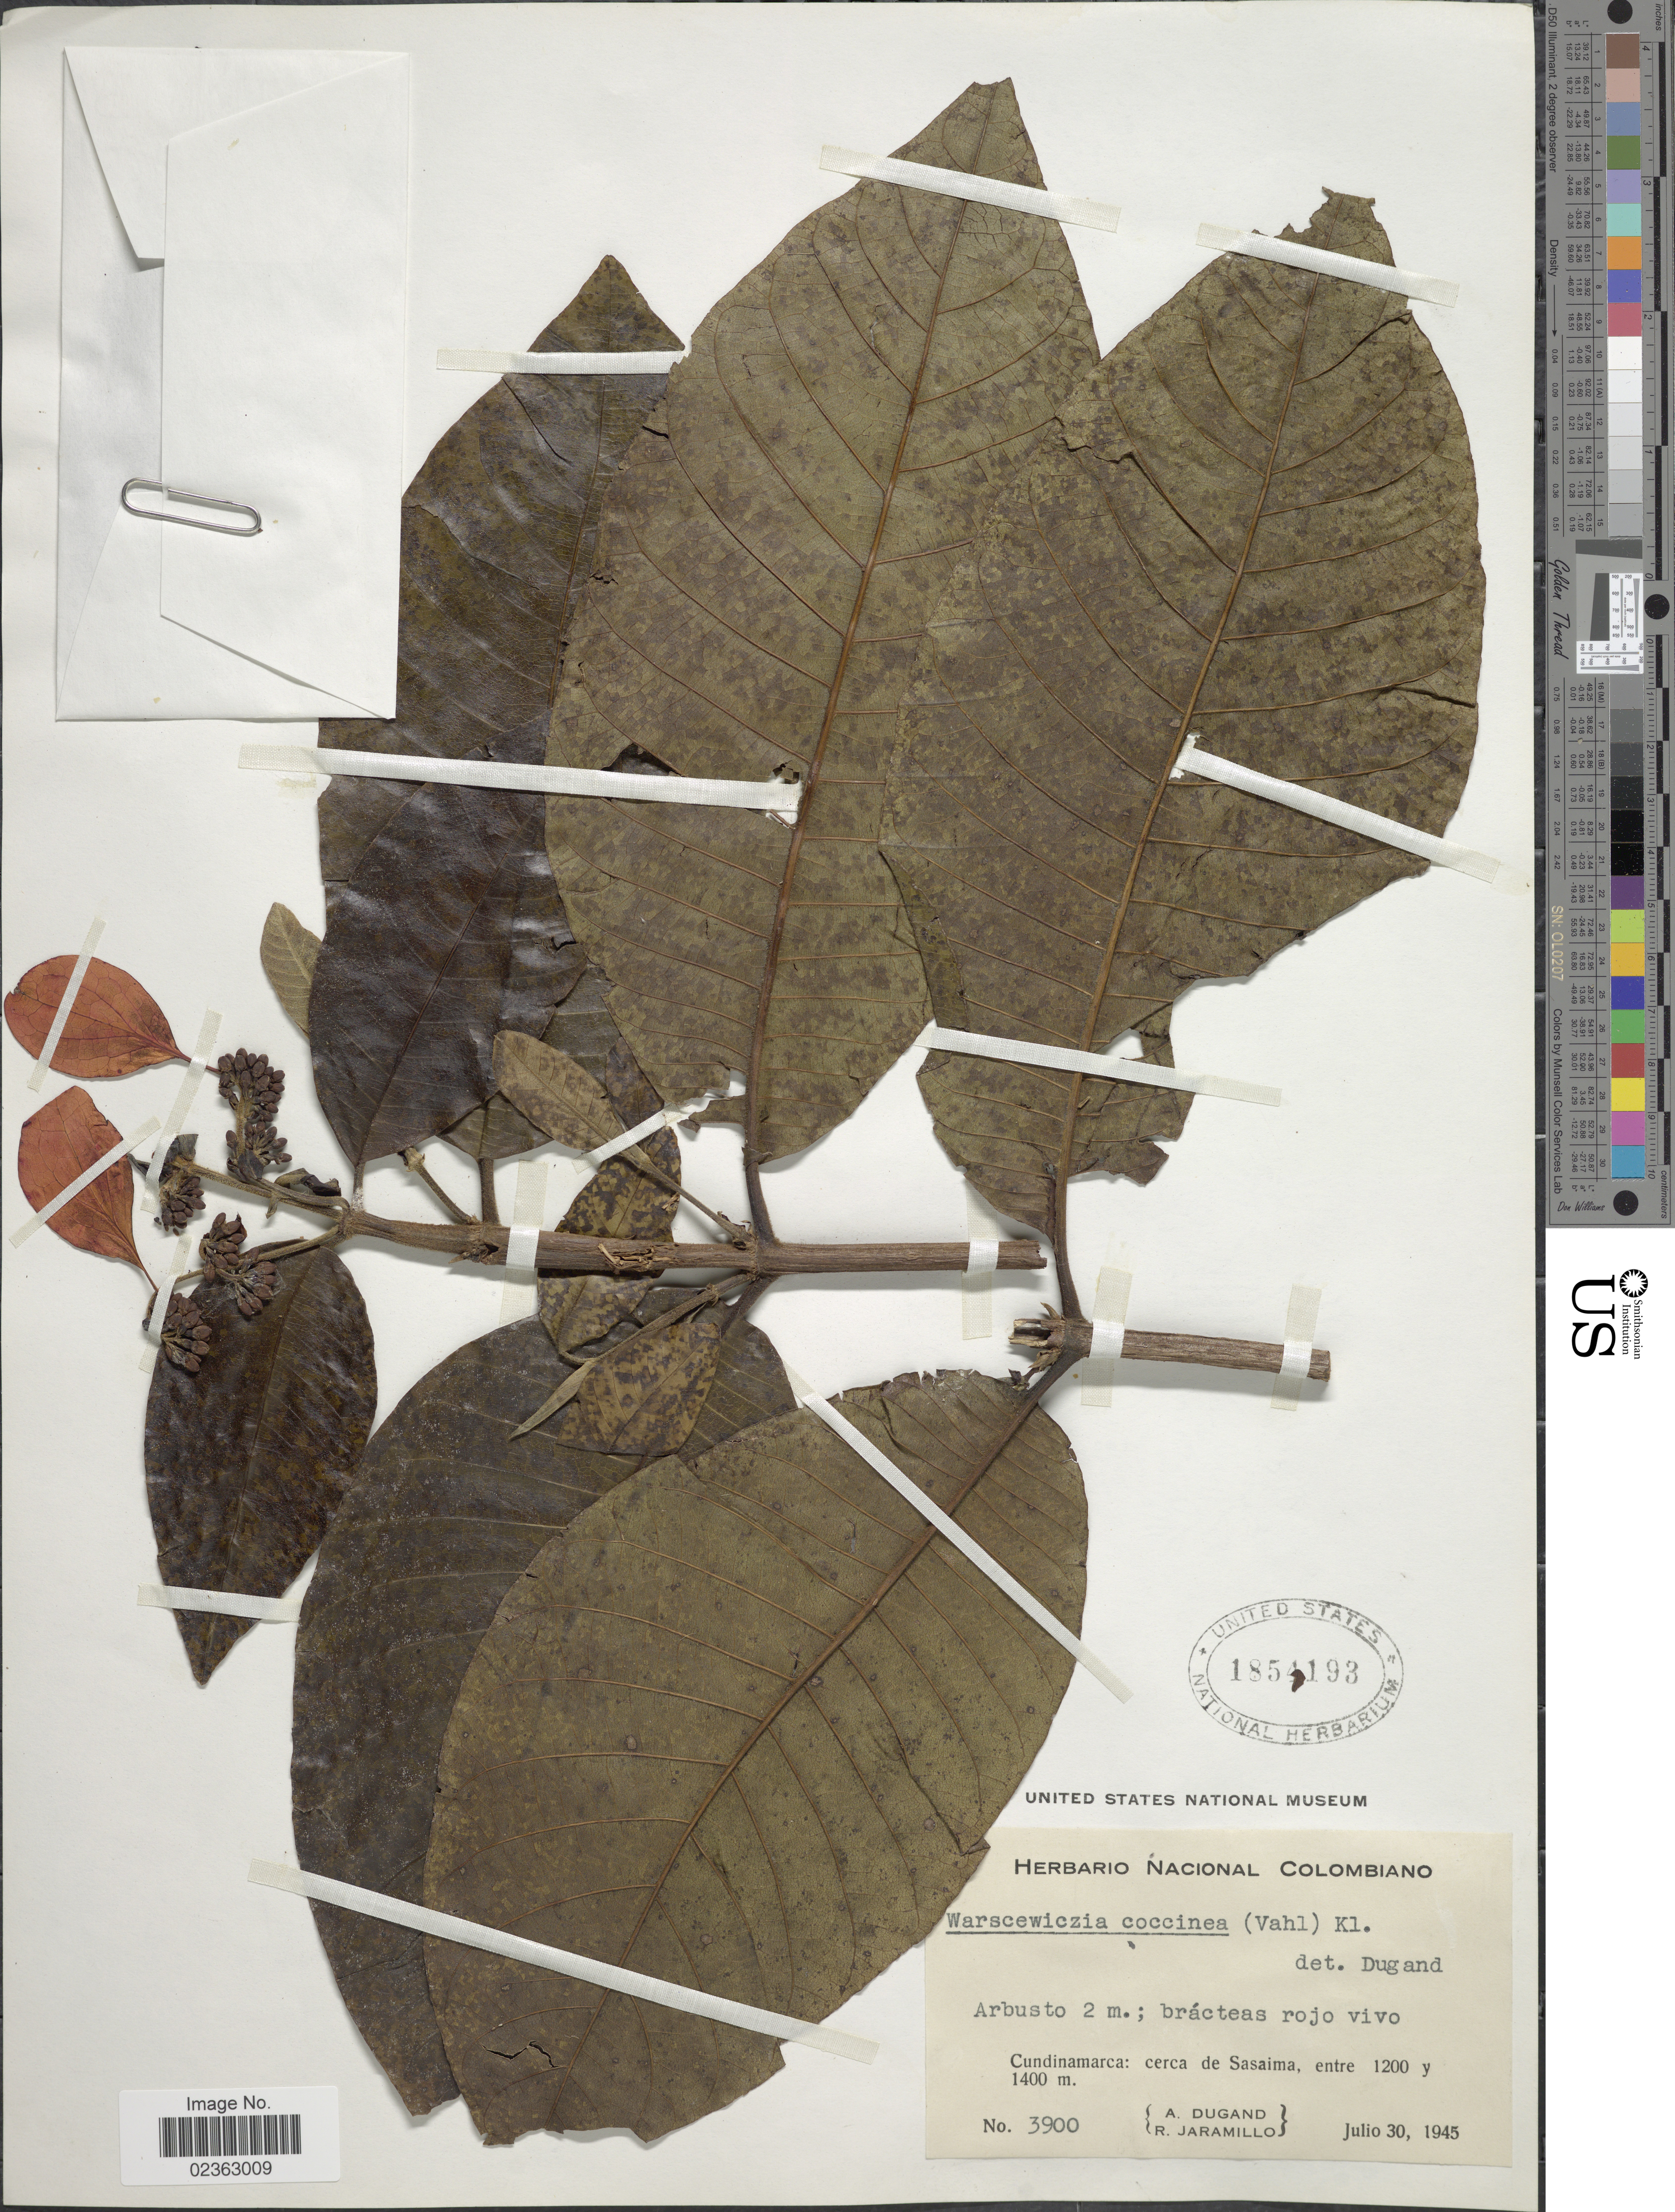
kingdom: Plantae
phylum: Tracheophyta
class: Magnoliopsida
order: Gentianales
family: Rubiaceae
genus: Warszewiczia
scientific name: Warszewiczia coccinea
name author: (Vahl) Klotzsch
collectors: A. Dugand & R. Jaramillo M.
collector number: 3900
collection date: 1945-07-30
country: Colombia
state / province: Cundinamarca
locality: Cerca de Sasaima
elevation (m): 1200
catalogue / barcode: US 1854193